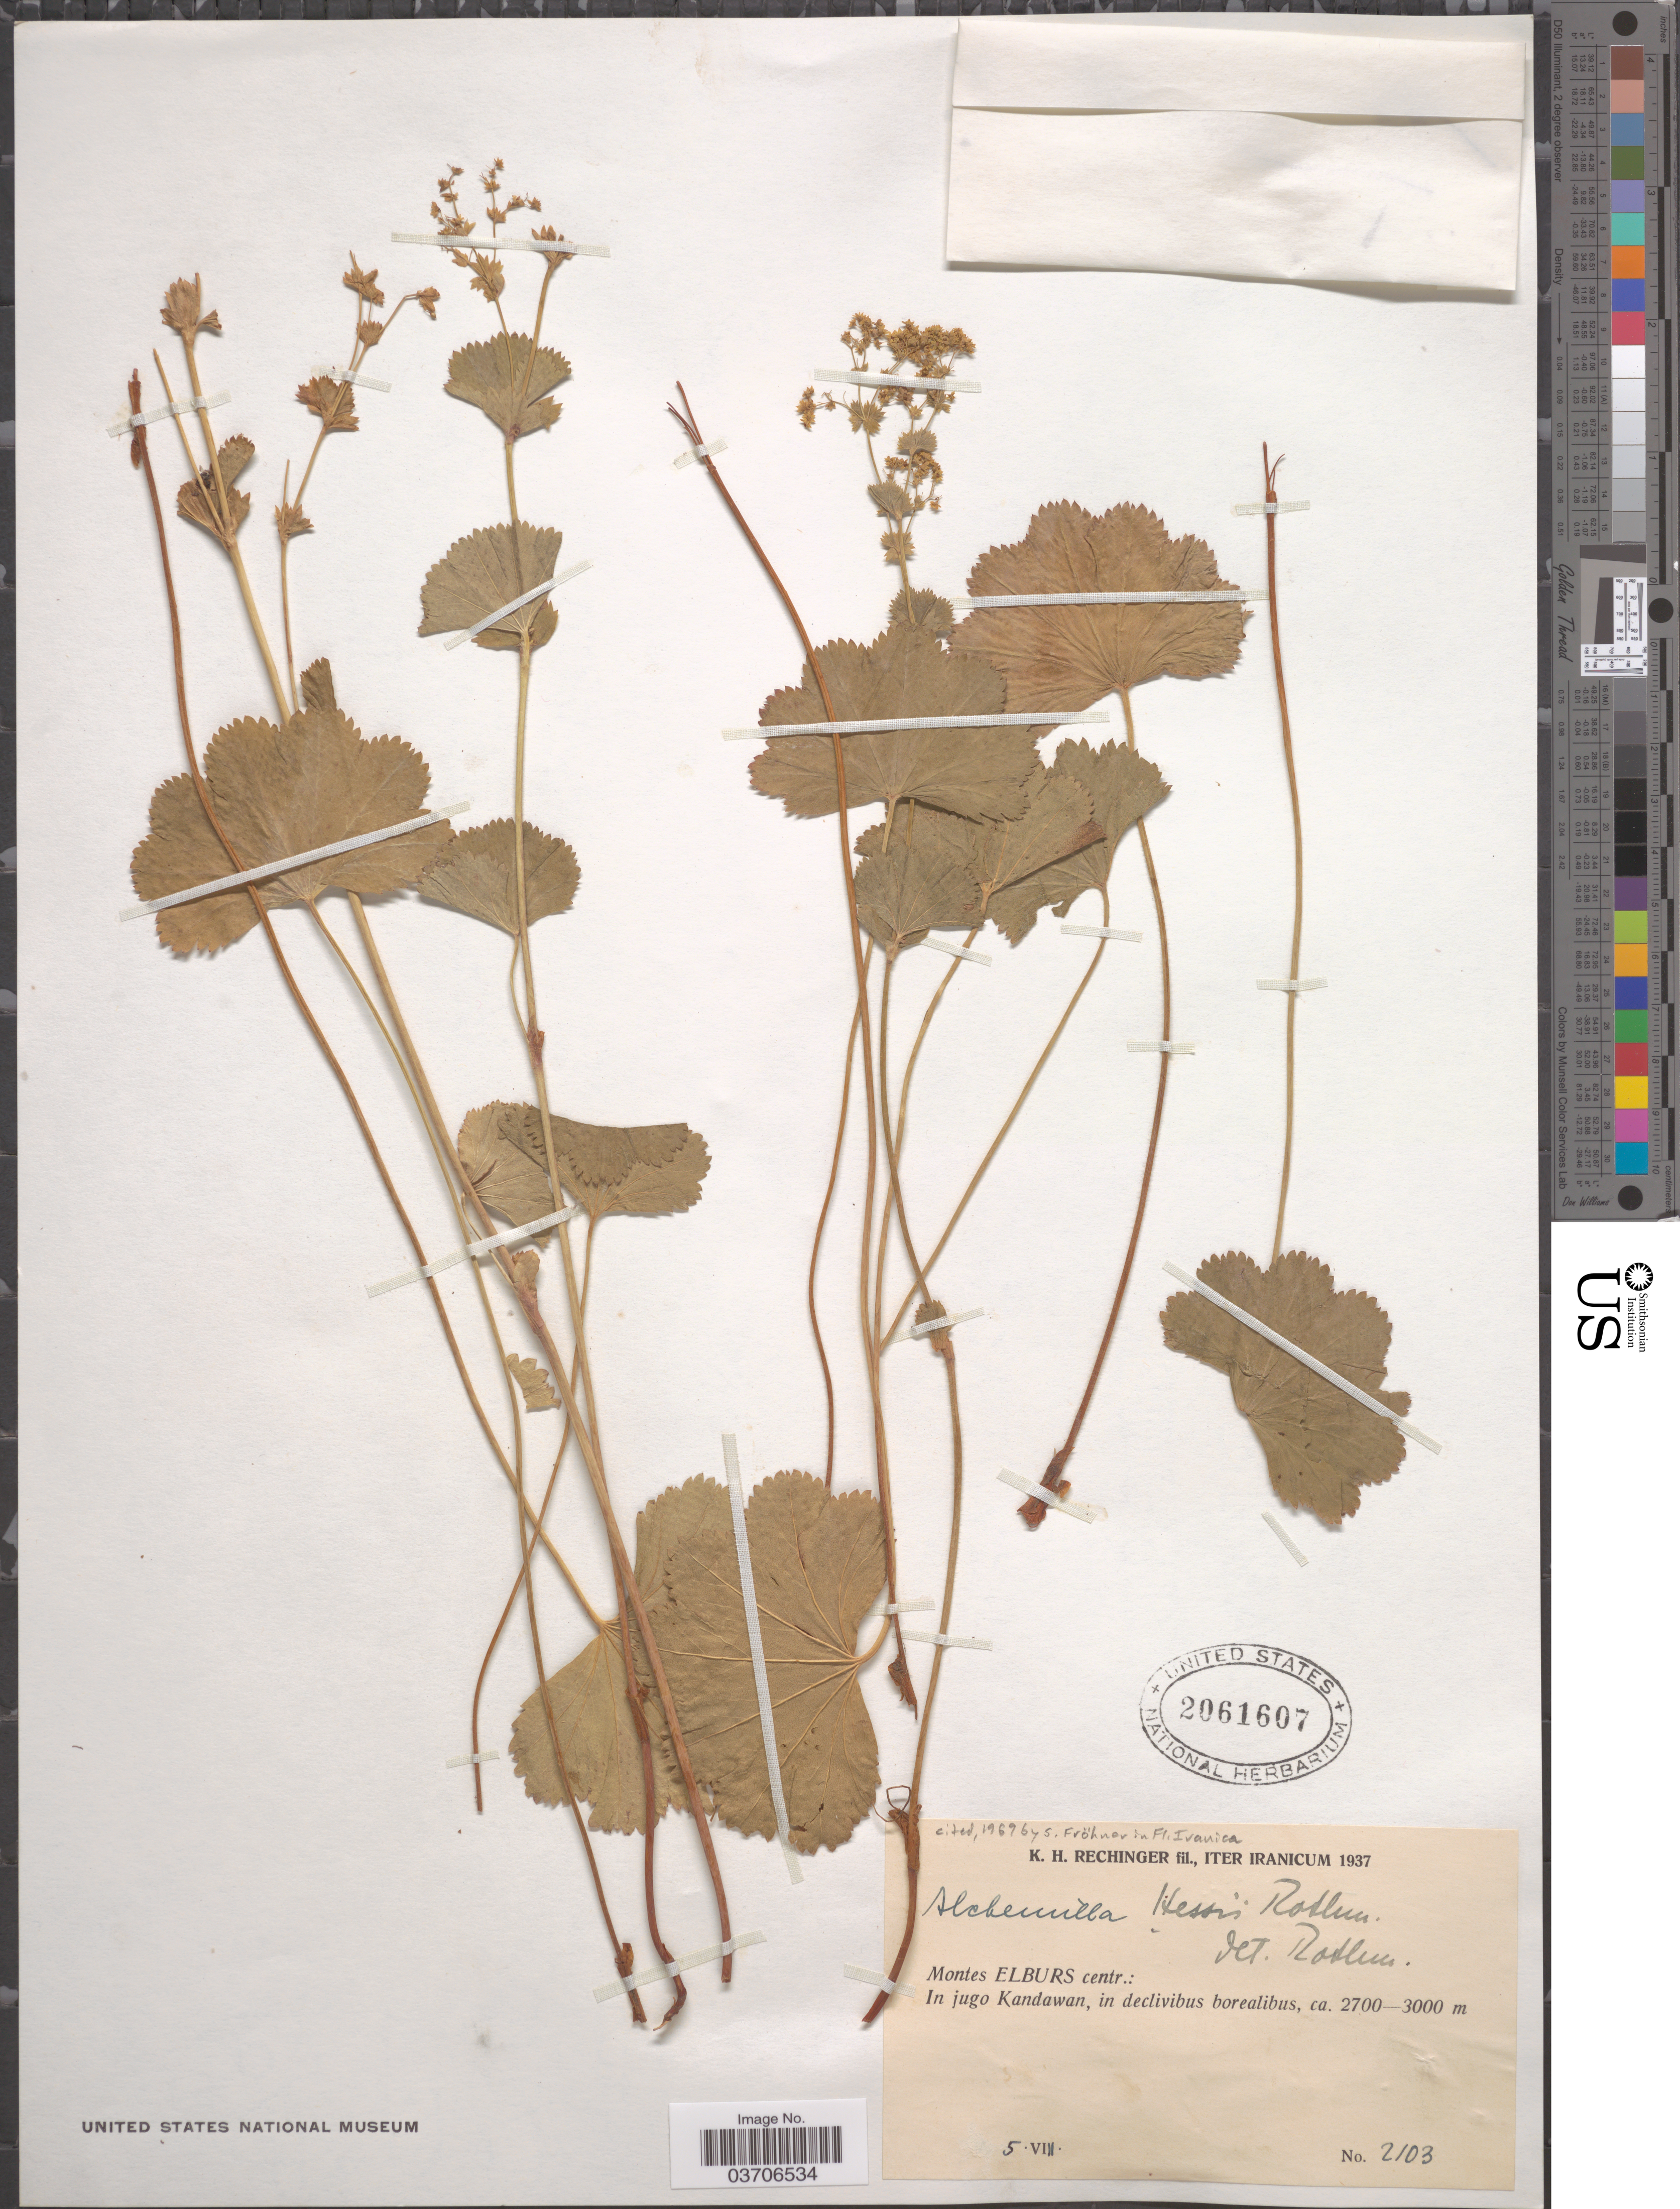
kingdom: Plantae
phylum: Tracheophyta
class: Magnoliopsida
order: Rosales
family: Rosaceae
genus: Alchemilla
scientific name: Alchemilla hessii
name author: Rothm.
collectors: K. H. Rechinger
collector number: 2103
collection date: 1937-08-05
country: Iran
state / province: Alborz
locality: Iter Iranicum. Montes Elburs centr.: In jugo Kandawan, in declivibus borealibus.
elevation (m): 2700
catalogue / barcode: US 2061607